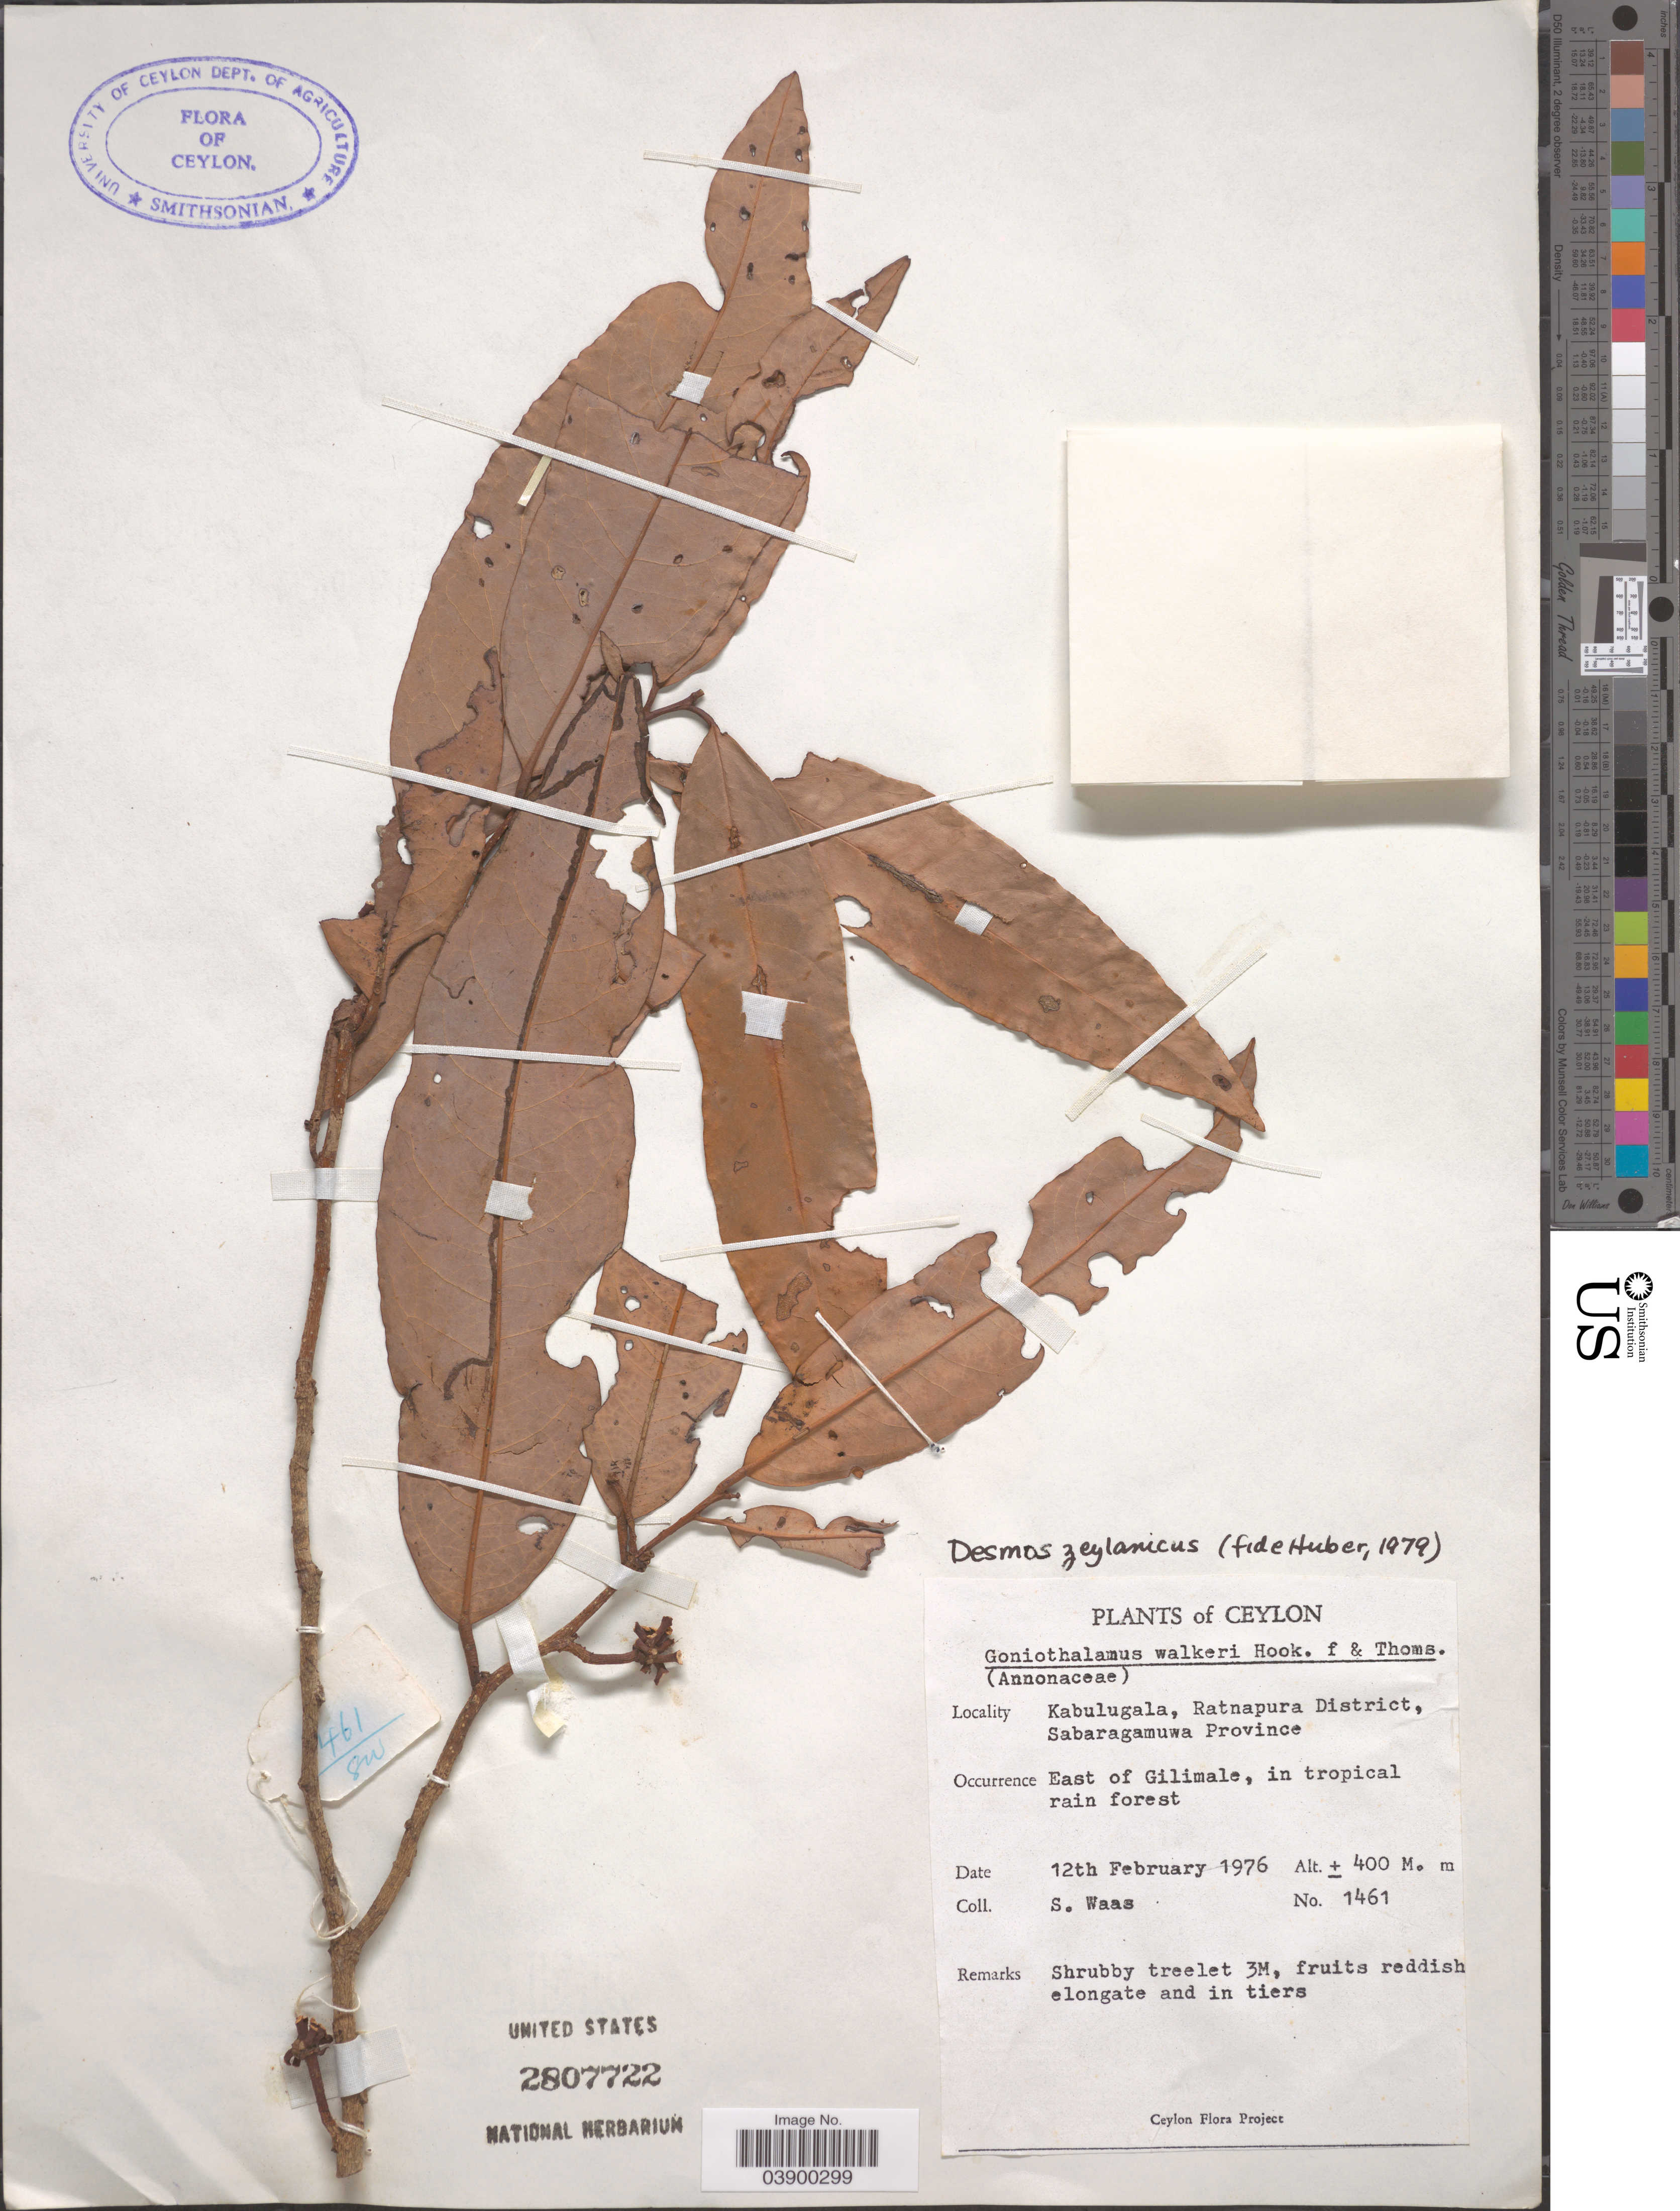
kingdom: Plantae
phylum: Tracheophyta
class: Magnoliopsida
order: Magnoliales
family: Annonaceae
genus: Desmos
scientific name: Desmos zeylanicus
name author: (Hook. f. & Thomson) Saff.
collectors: S. Waas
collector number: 1461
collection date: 1976-02-12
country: Sri Lanka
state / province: Sabaragamuwa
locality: Ceylon. Kabulugala, Ratnapura District. East of Gilimale.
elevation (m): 400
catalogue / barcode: US 2807722